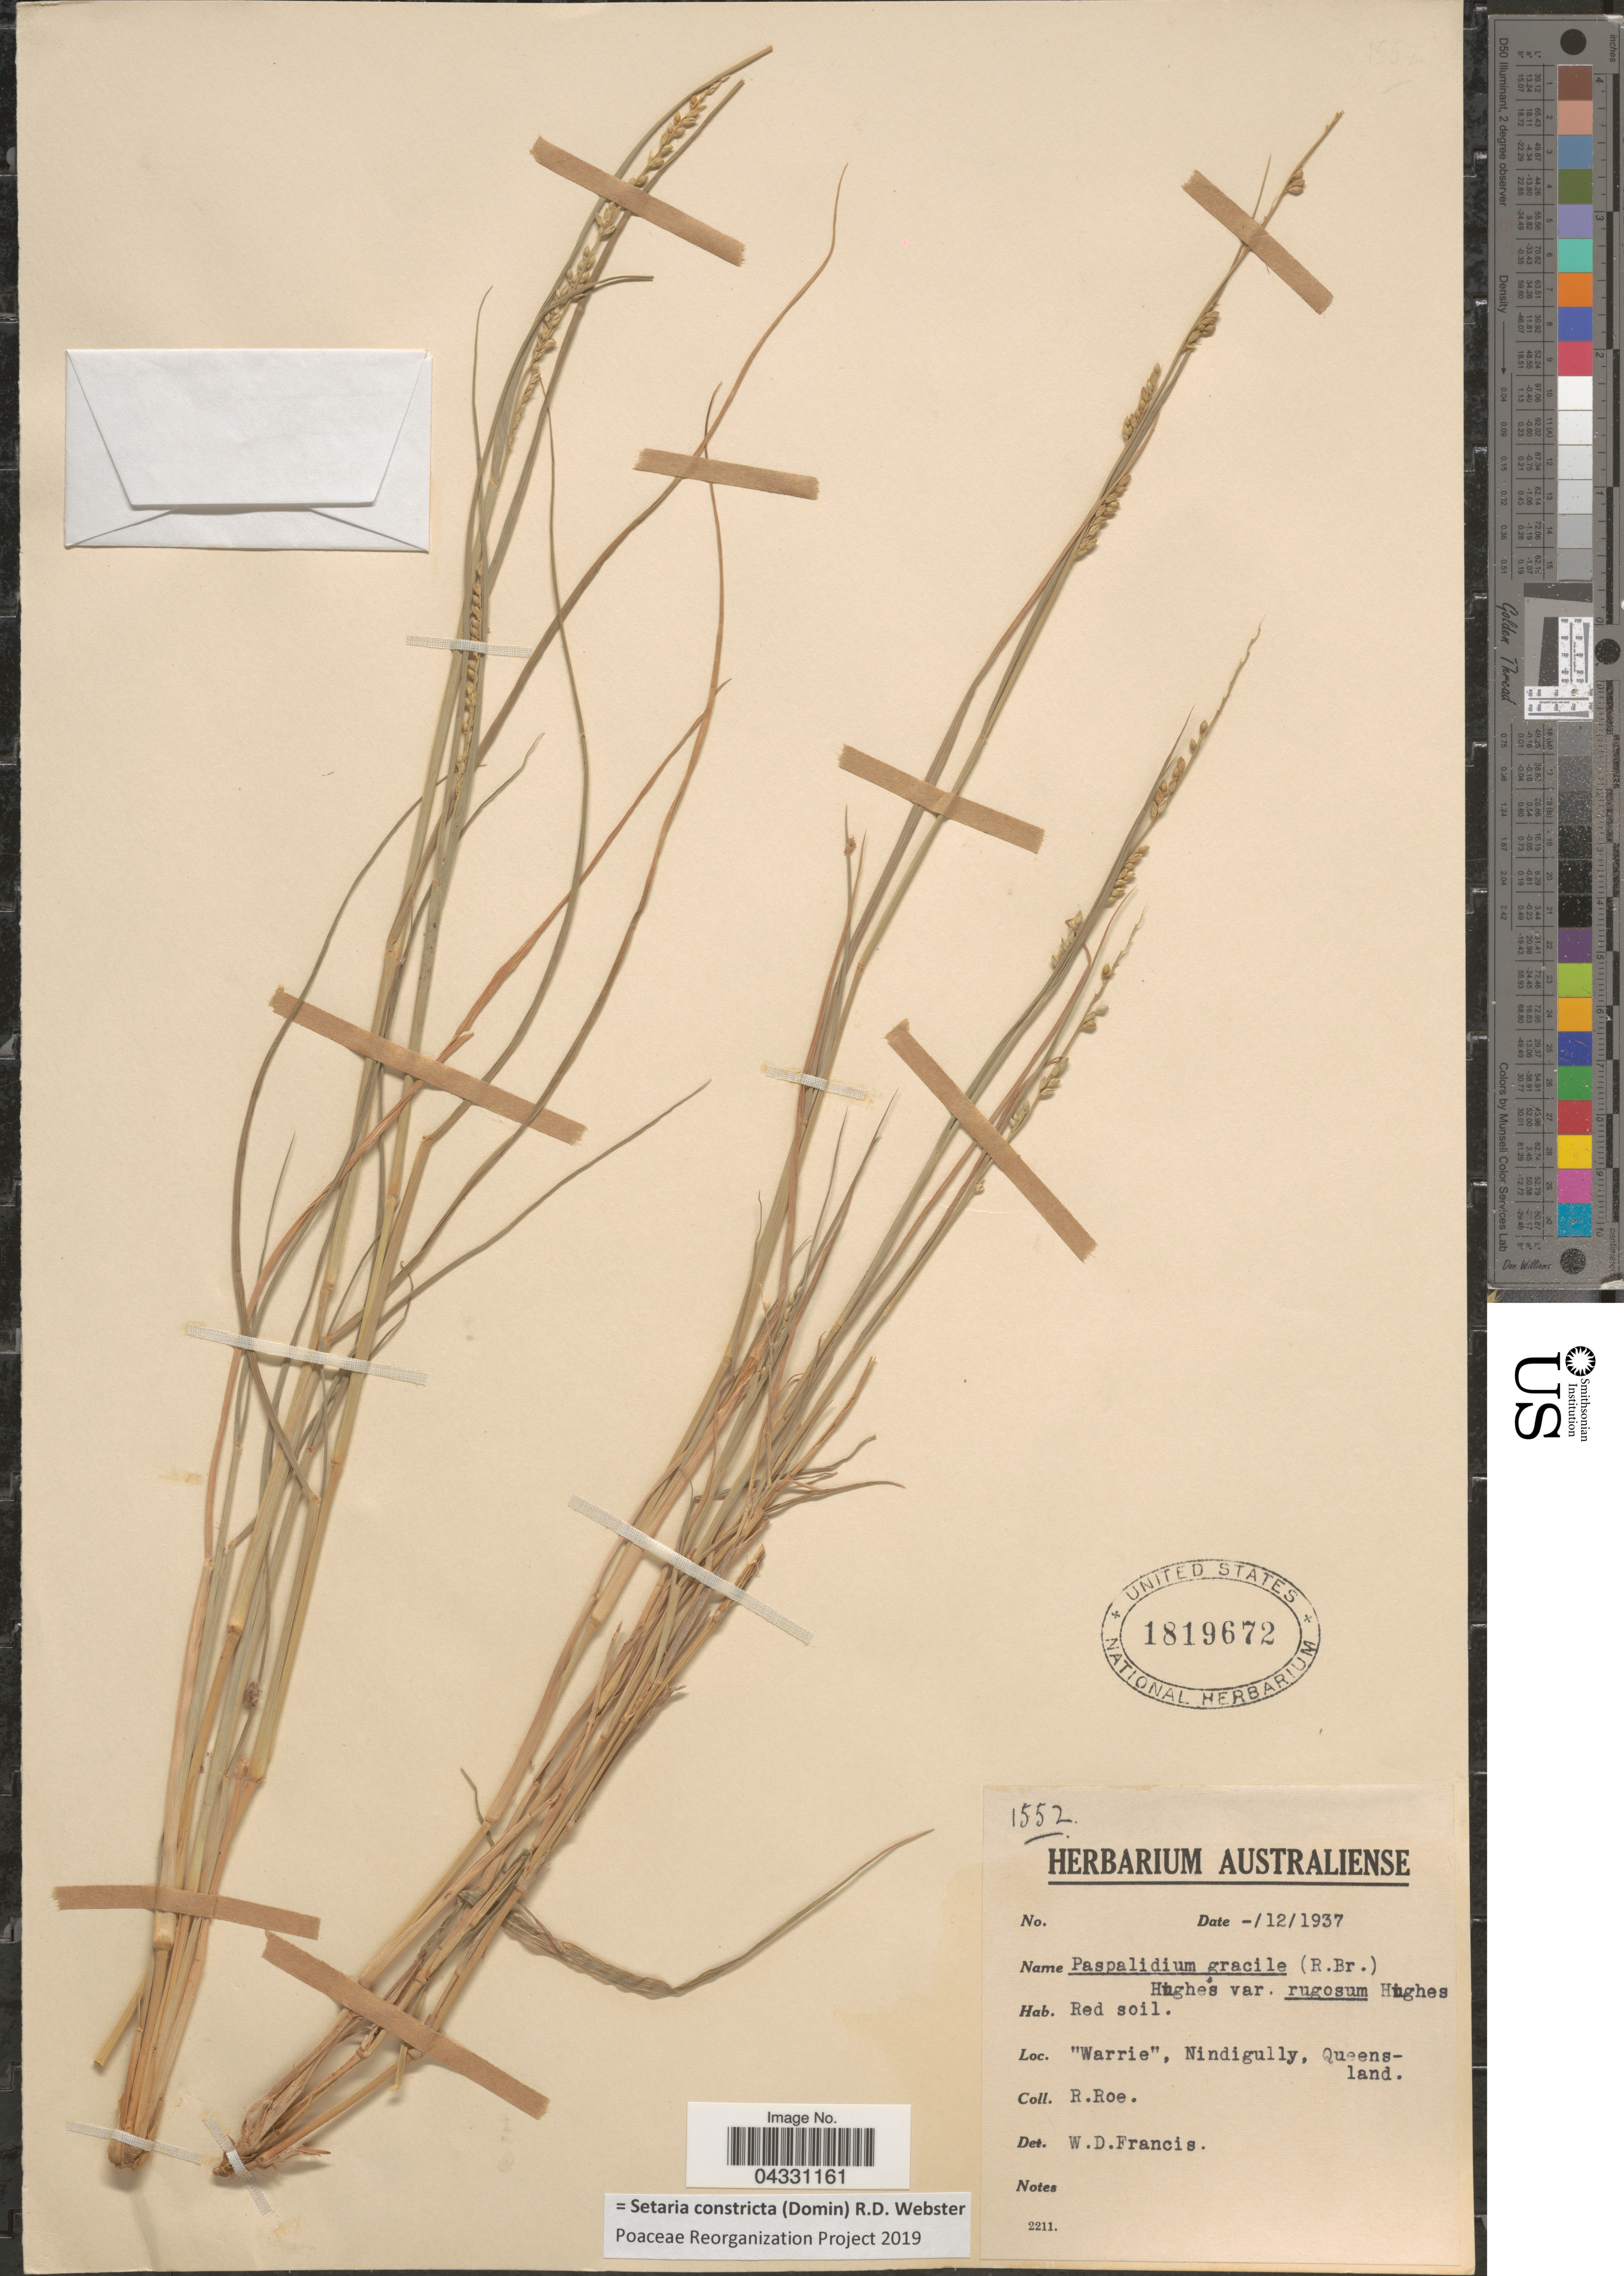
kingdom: Plantae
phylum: Tracheophyta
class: Liliopsida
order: Poales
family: Poaceae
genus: Setaria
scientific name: Setaria constricta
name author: (Domin) R.D. Webster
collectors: R. Roe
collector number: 1552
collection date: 1937-12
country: Australia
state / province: Queensland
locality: Warrie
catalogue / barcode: US 1819672